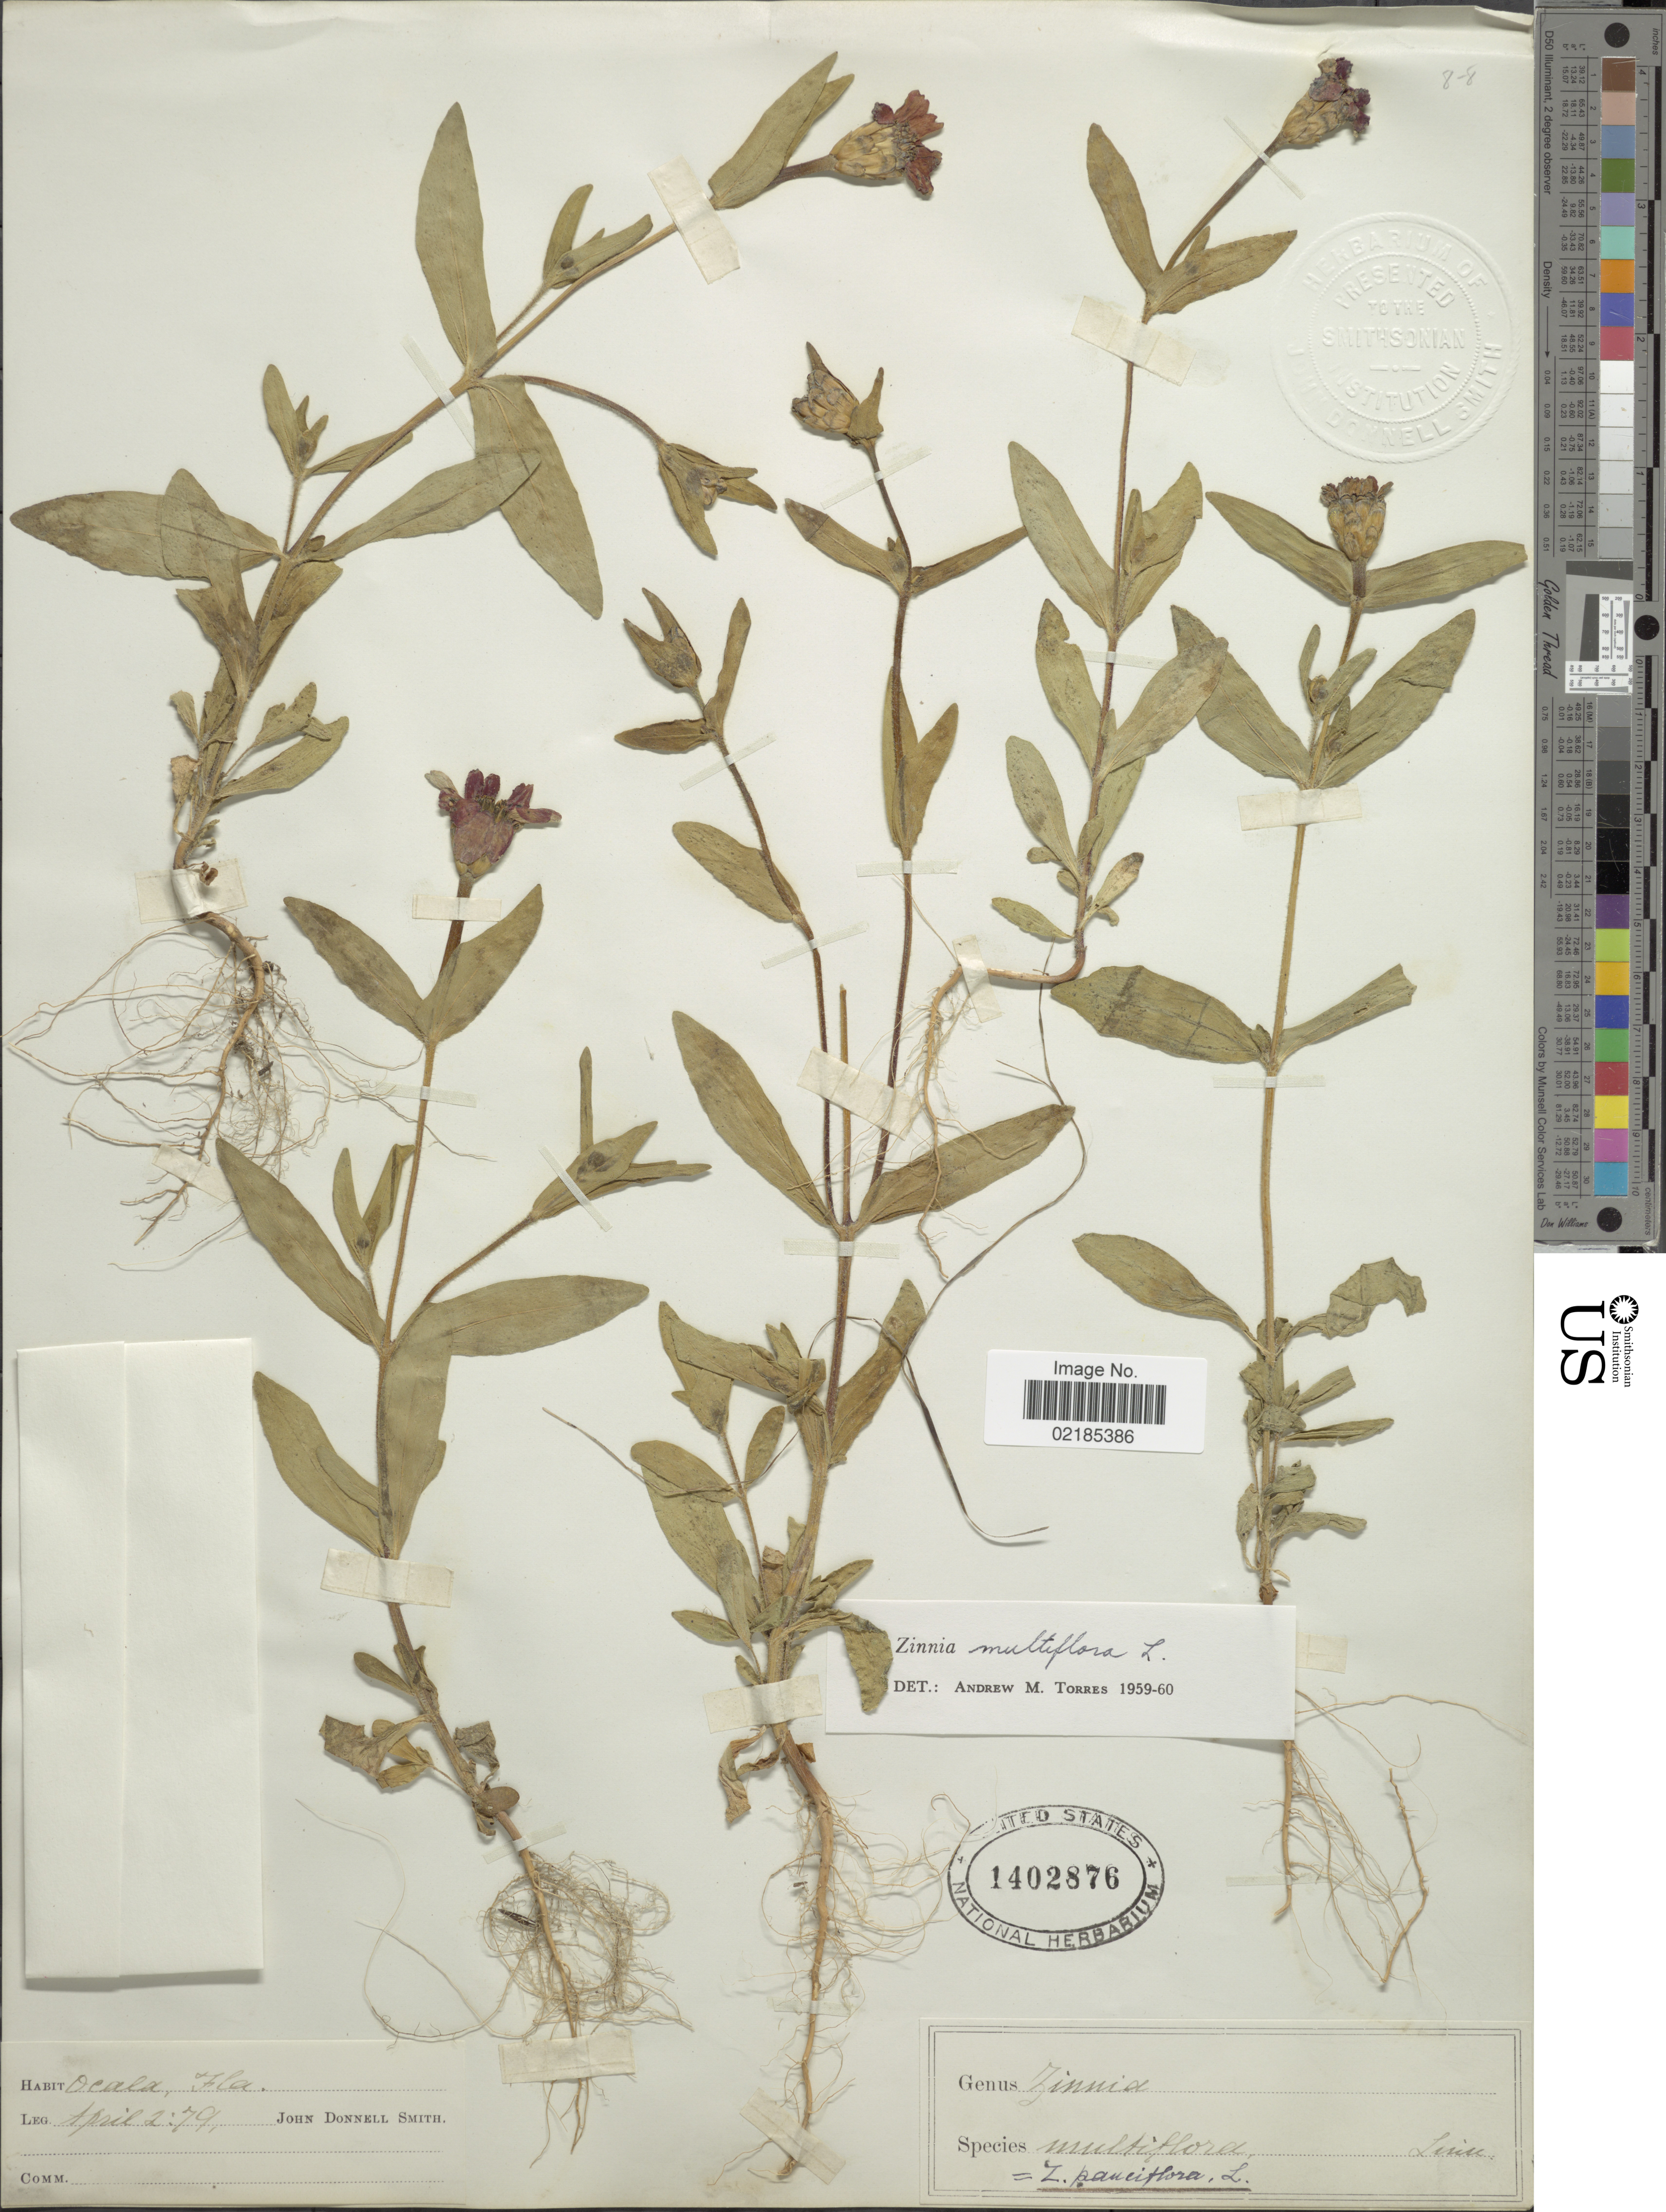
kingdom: Plantae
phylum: Tracheophyta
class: Magnoliopsida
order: Asterales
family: Asteraceae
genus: Zinnia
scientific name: Zinnia multiflora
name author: L.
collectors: J. Donnell Smith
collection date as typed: Transcribed d/m/y: 2/4/79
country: United States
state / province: Florida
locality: Ocala.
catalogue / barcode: US 1402876